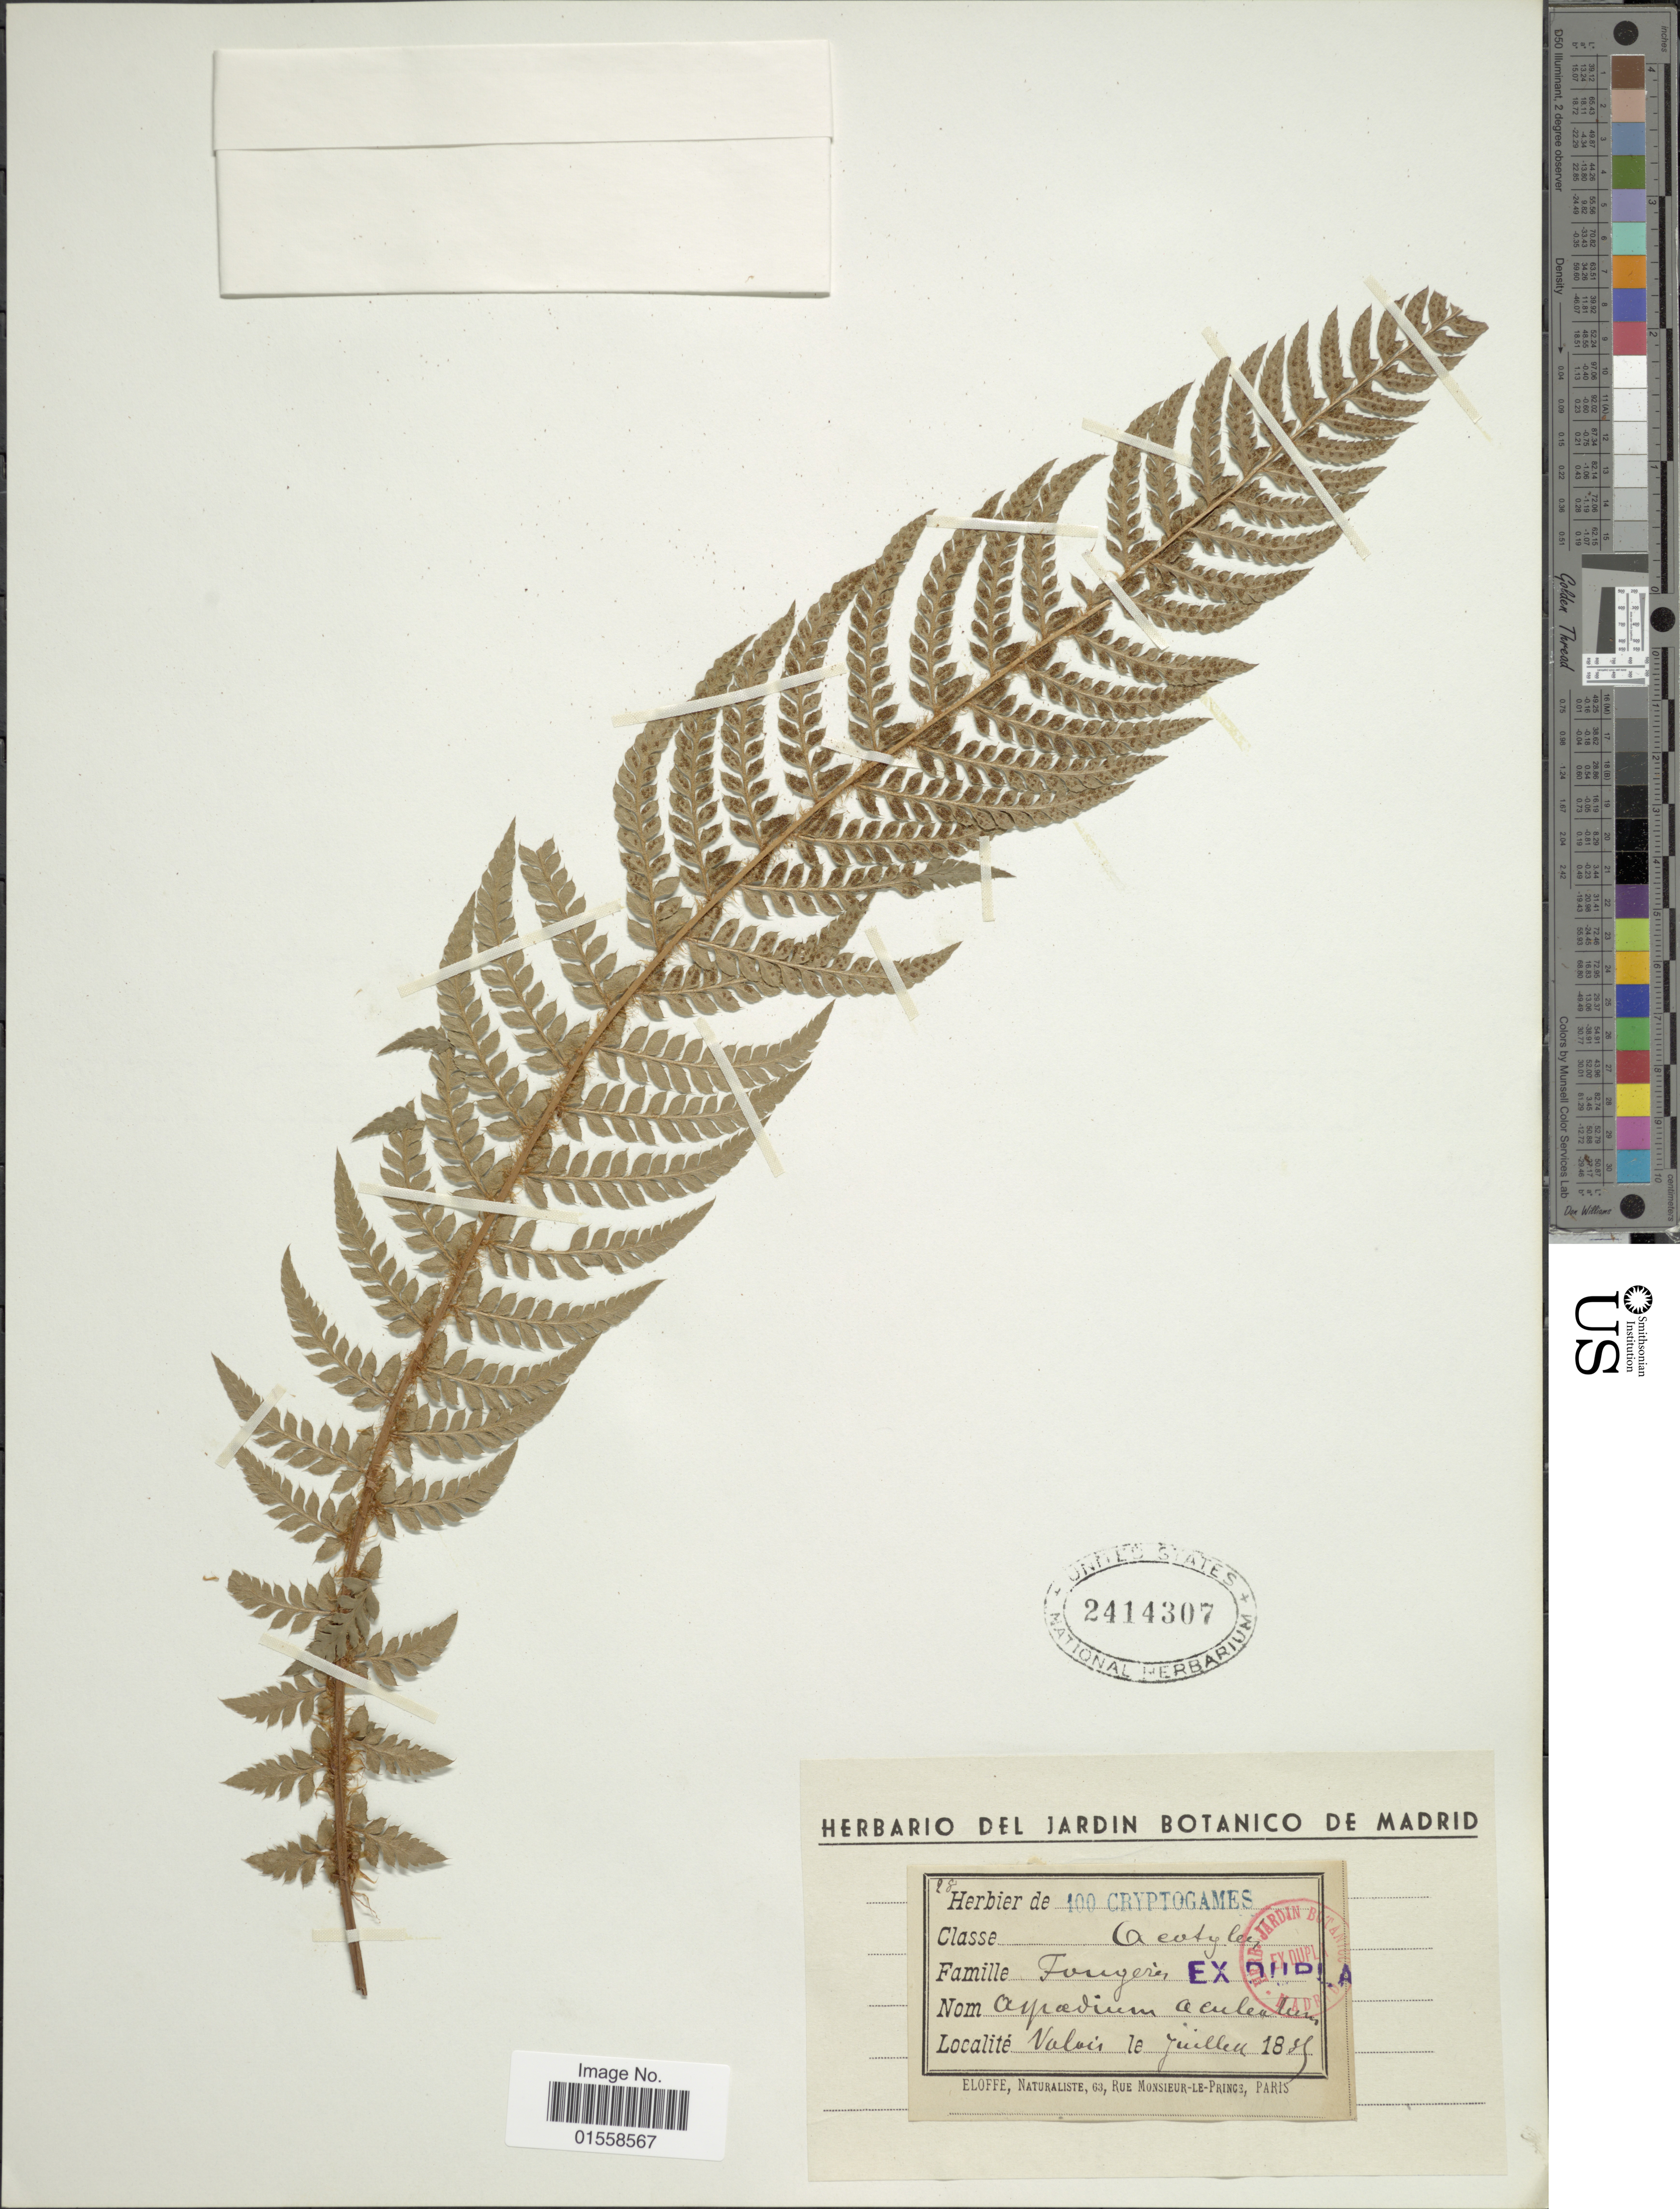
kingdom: Plantae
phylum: Tracheophyta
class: Polypodiopsida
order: Polypodiales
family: Dryopteridaceae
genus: Polystichum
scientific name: Polystichum aculeatum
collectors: Real Jardin Botanico (Madrid)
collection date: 1835-07-10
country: Switzerland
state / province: Valais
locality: Valais.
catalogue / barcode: US 2414308